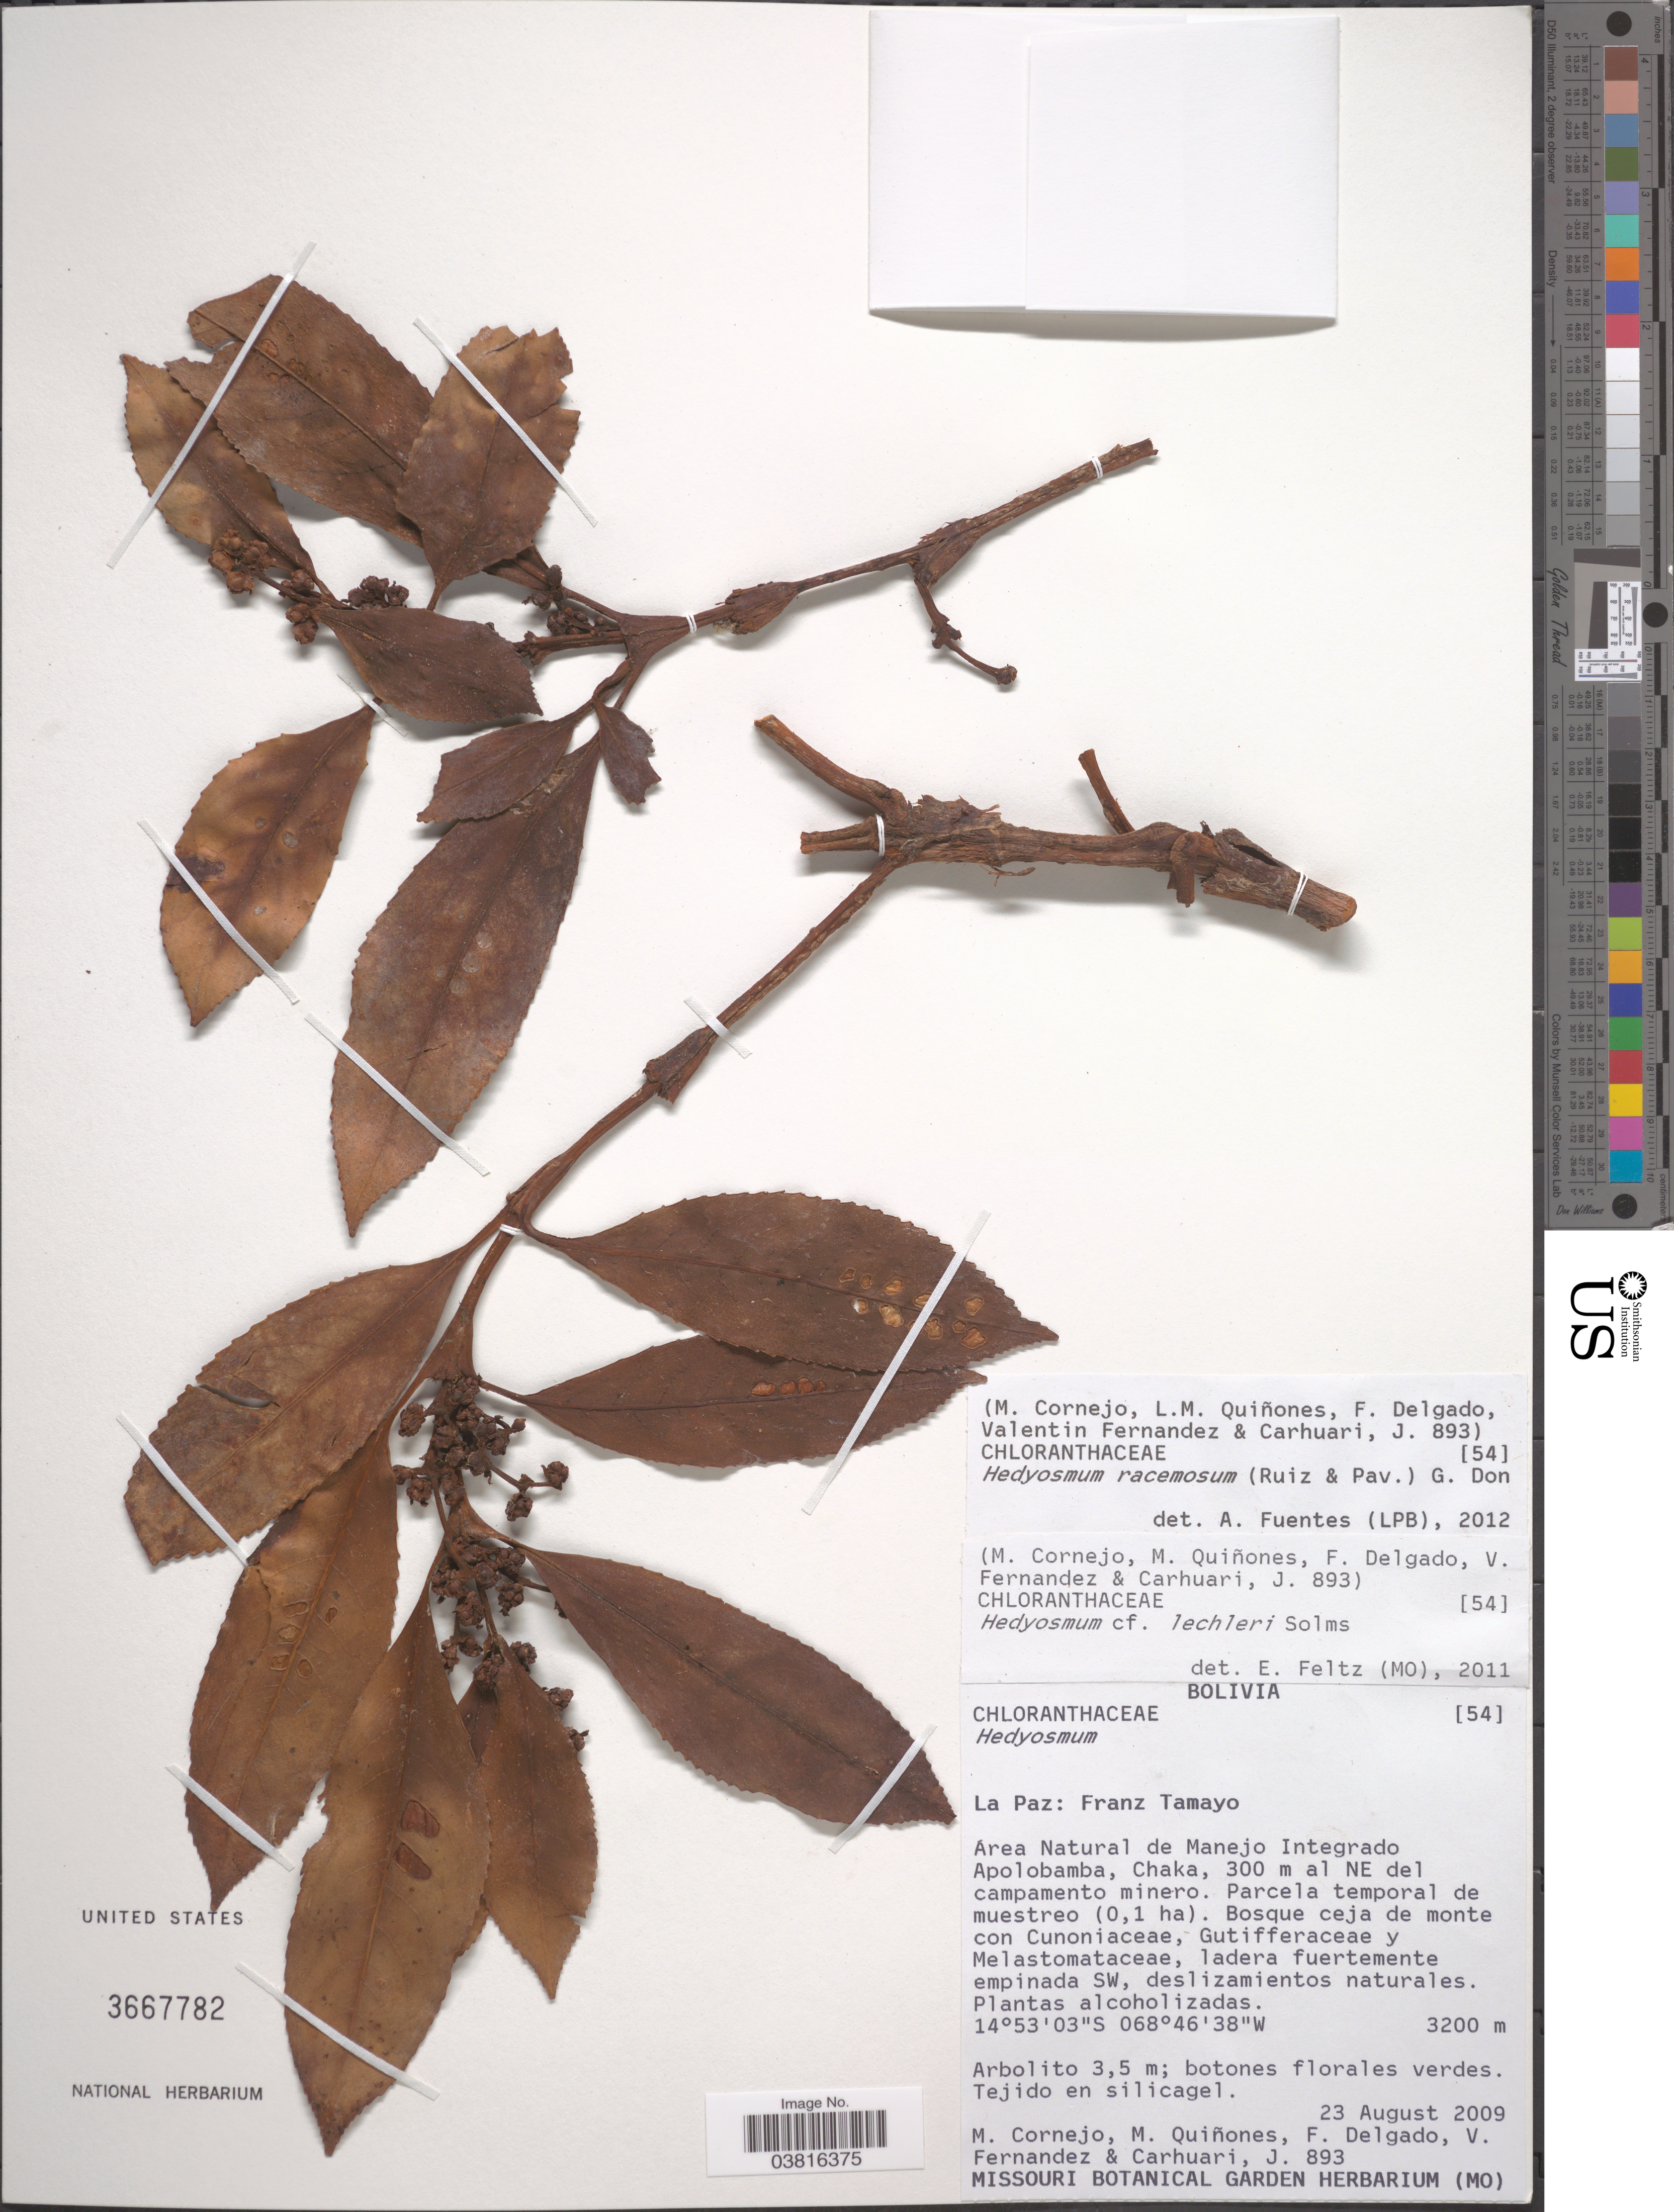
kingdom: Plantae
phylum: Tracheophyta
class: Magnoliopsida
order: Chloranthales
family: Chloranthaceae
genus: Hedyosmum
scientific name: Hedyosmum racemosum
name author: (Ruiz & Pav.) G. Don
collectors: M. Cornejo, M. Quinones, F. Delgado, V. Fernandez & J. Carhuari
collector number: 893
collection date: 2009-08-23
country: Bolivia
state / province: La Paz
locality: Franz Tamayo. Área Natural de Manejo Integrado Apolobamba, Chaka, 300 m al NE del campamento minero.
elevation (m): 3200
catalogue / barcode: US 3667782